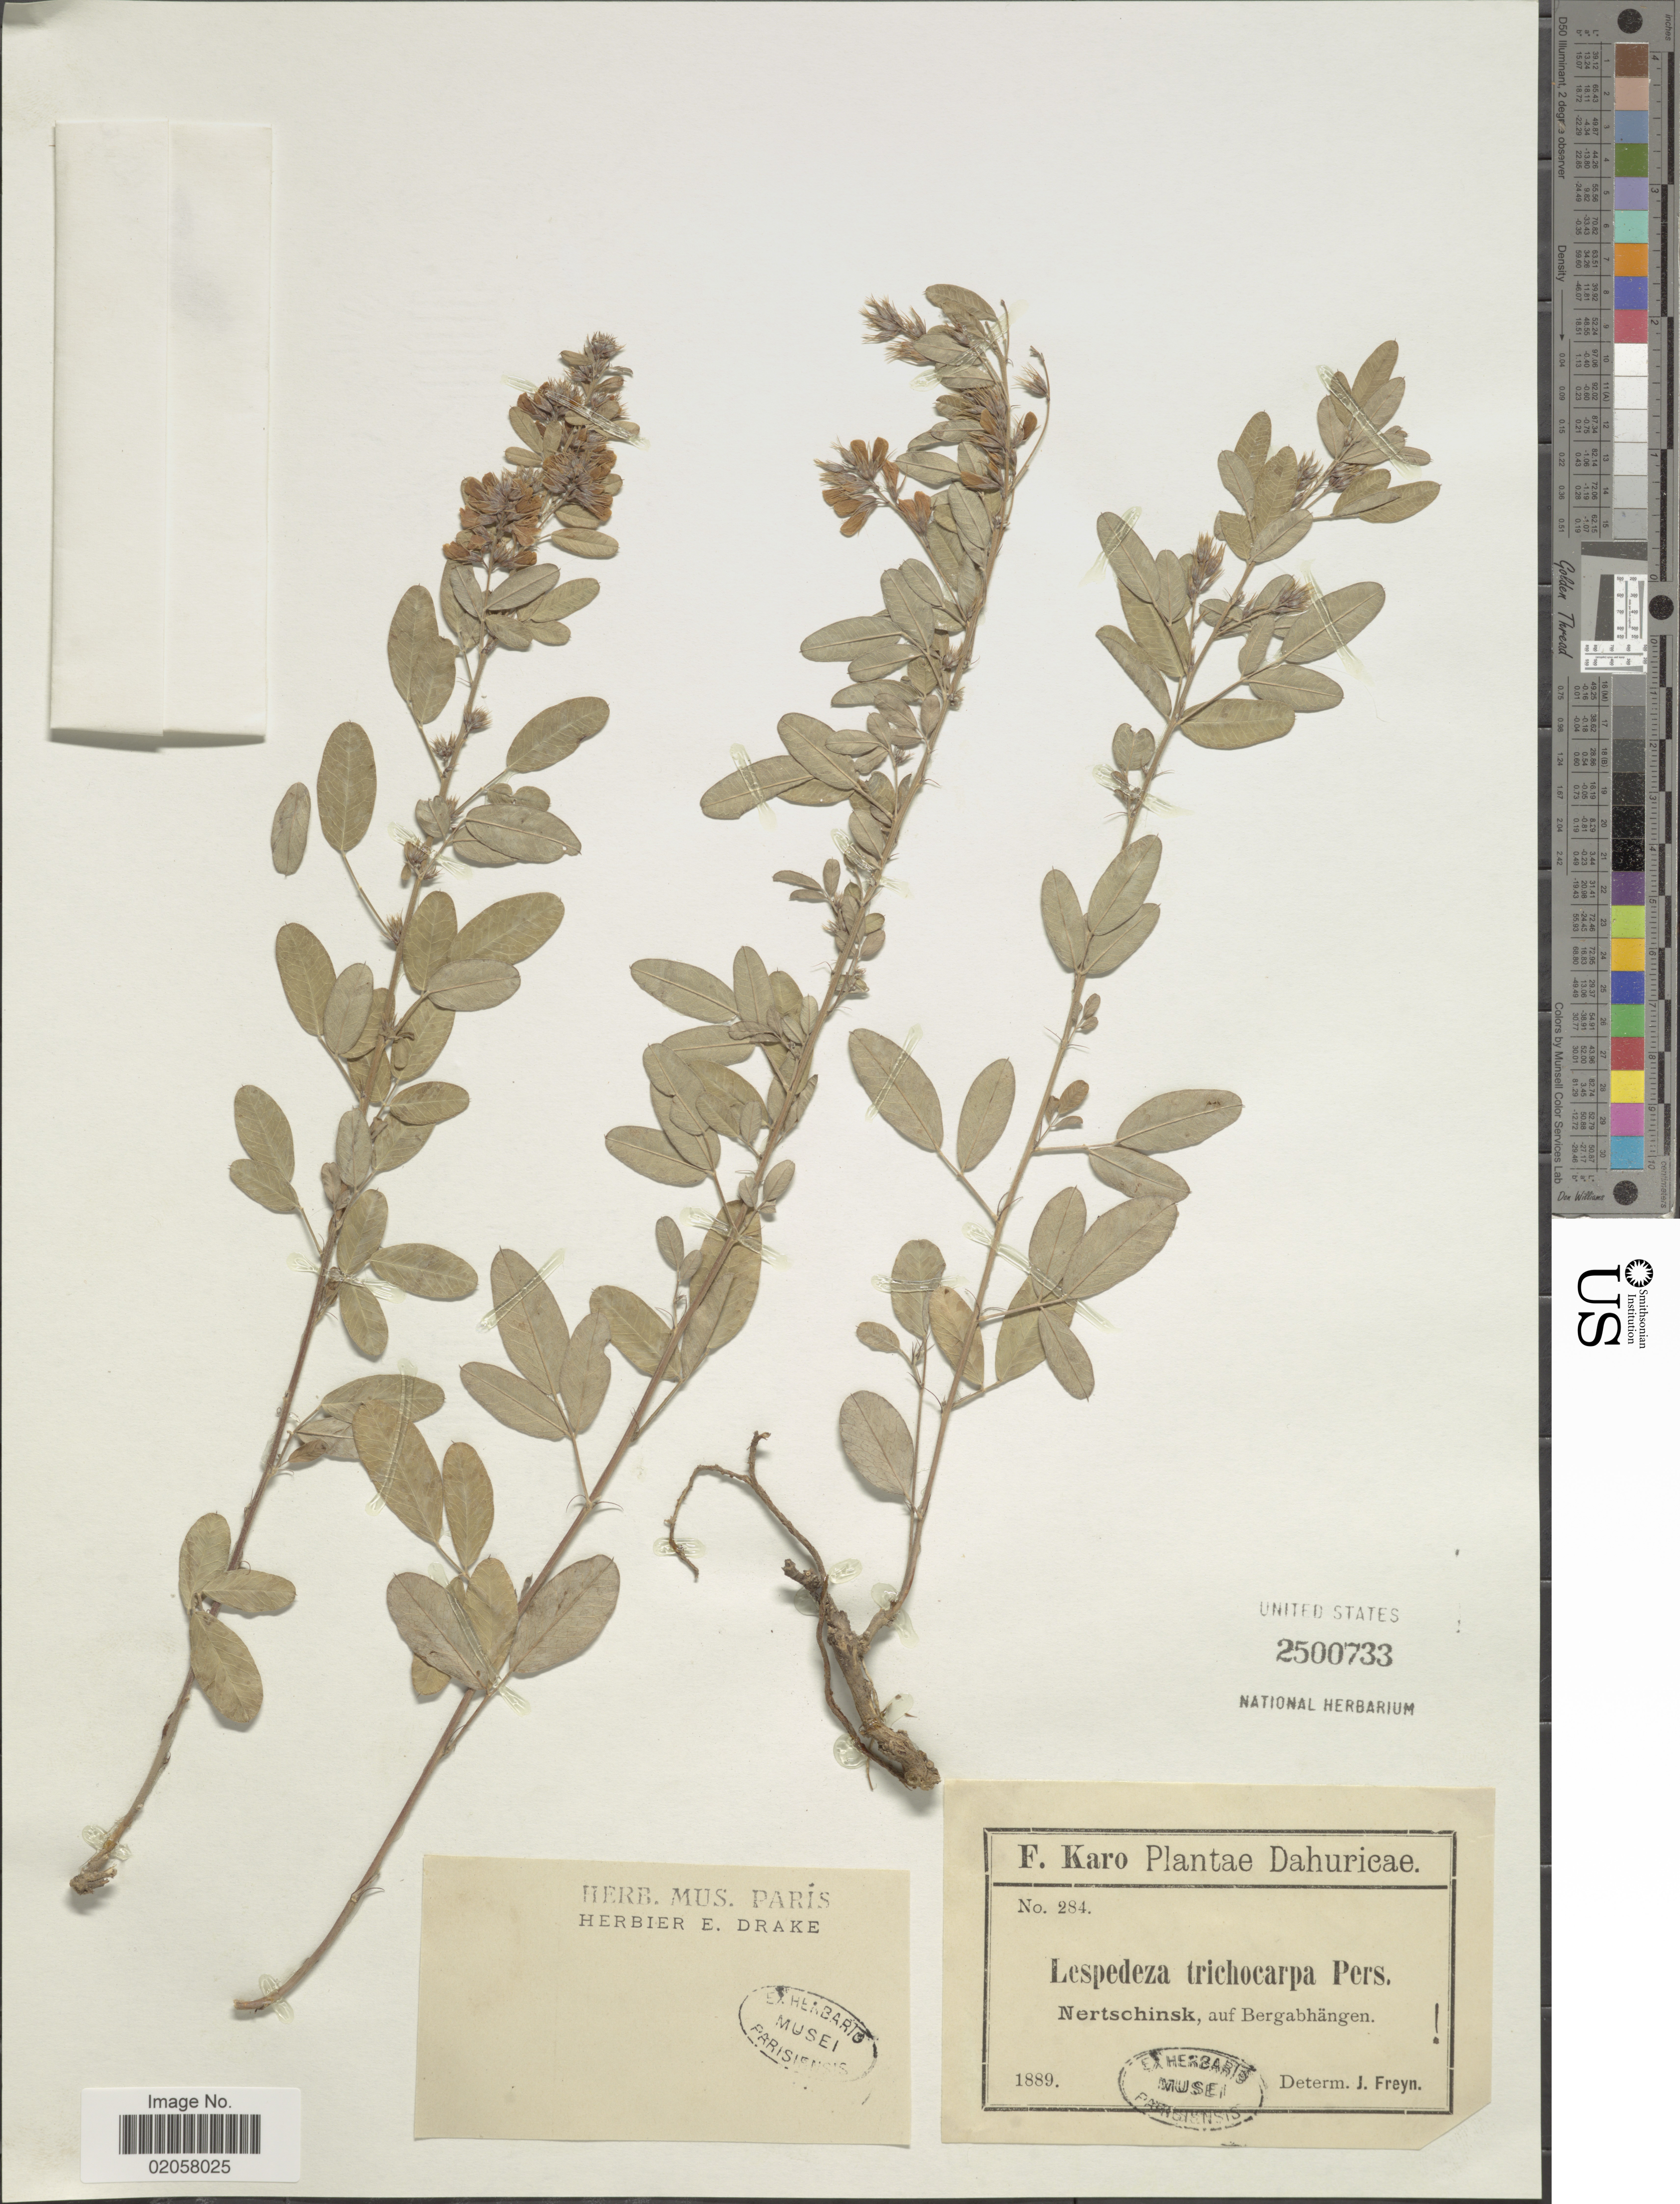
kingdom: Plantae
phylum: Tracheophyta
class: Magnoliopsida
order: Fabales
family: Fabaceae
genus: Lespedeza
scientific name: Lespedeza trichocarpa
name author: (Stephan & Willd.) Pers.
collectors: F. Karo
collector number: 284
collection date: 1889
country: Russian Federation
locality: Dahuricae, Nertschinsk, auf Bergabhangen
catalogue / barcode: US 2500733